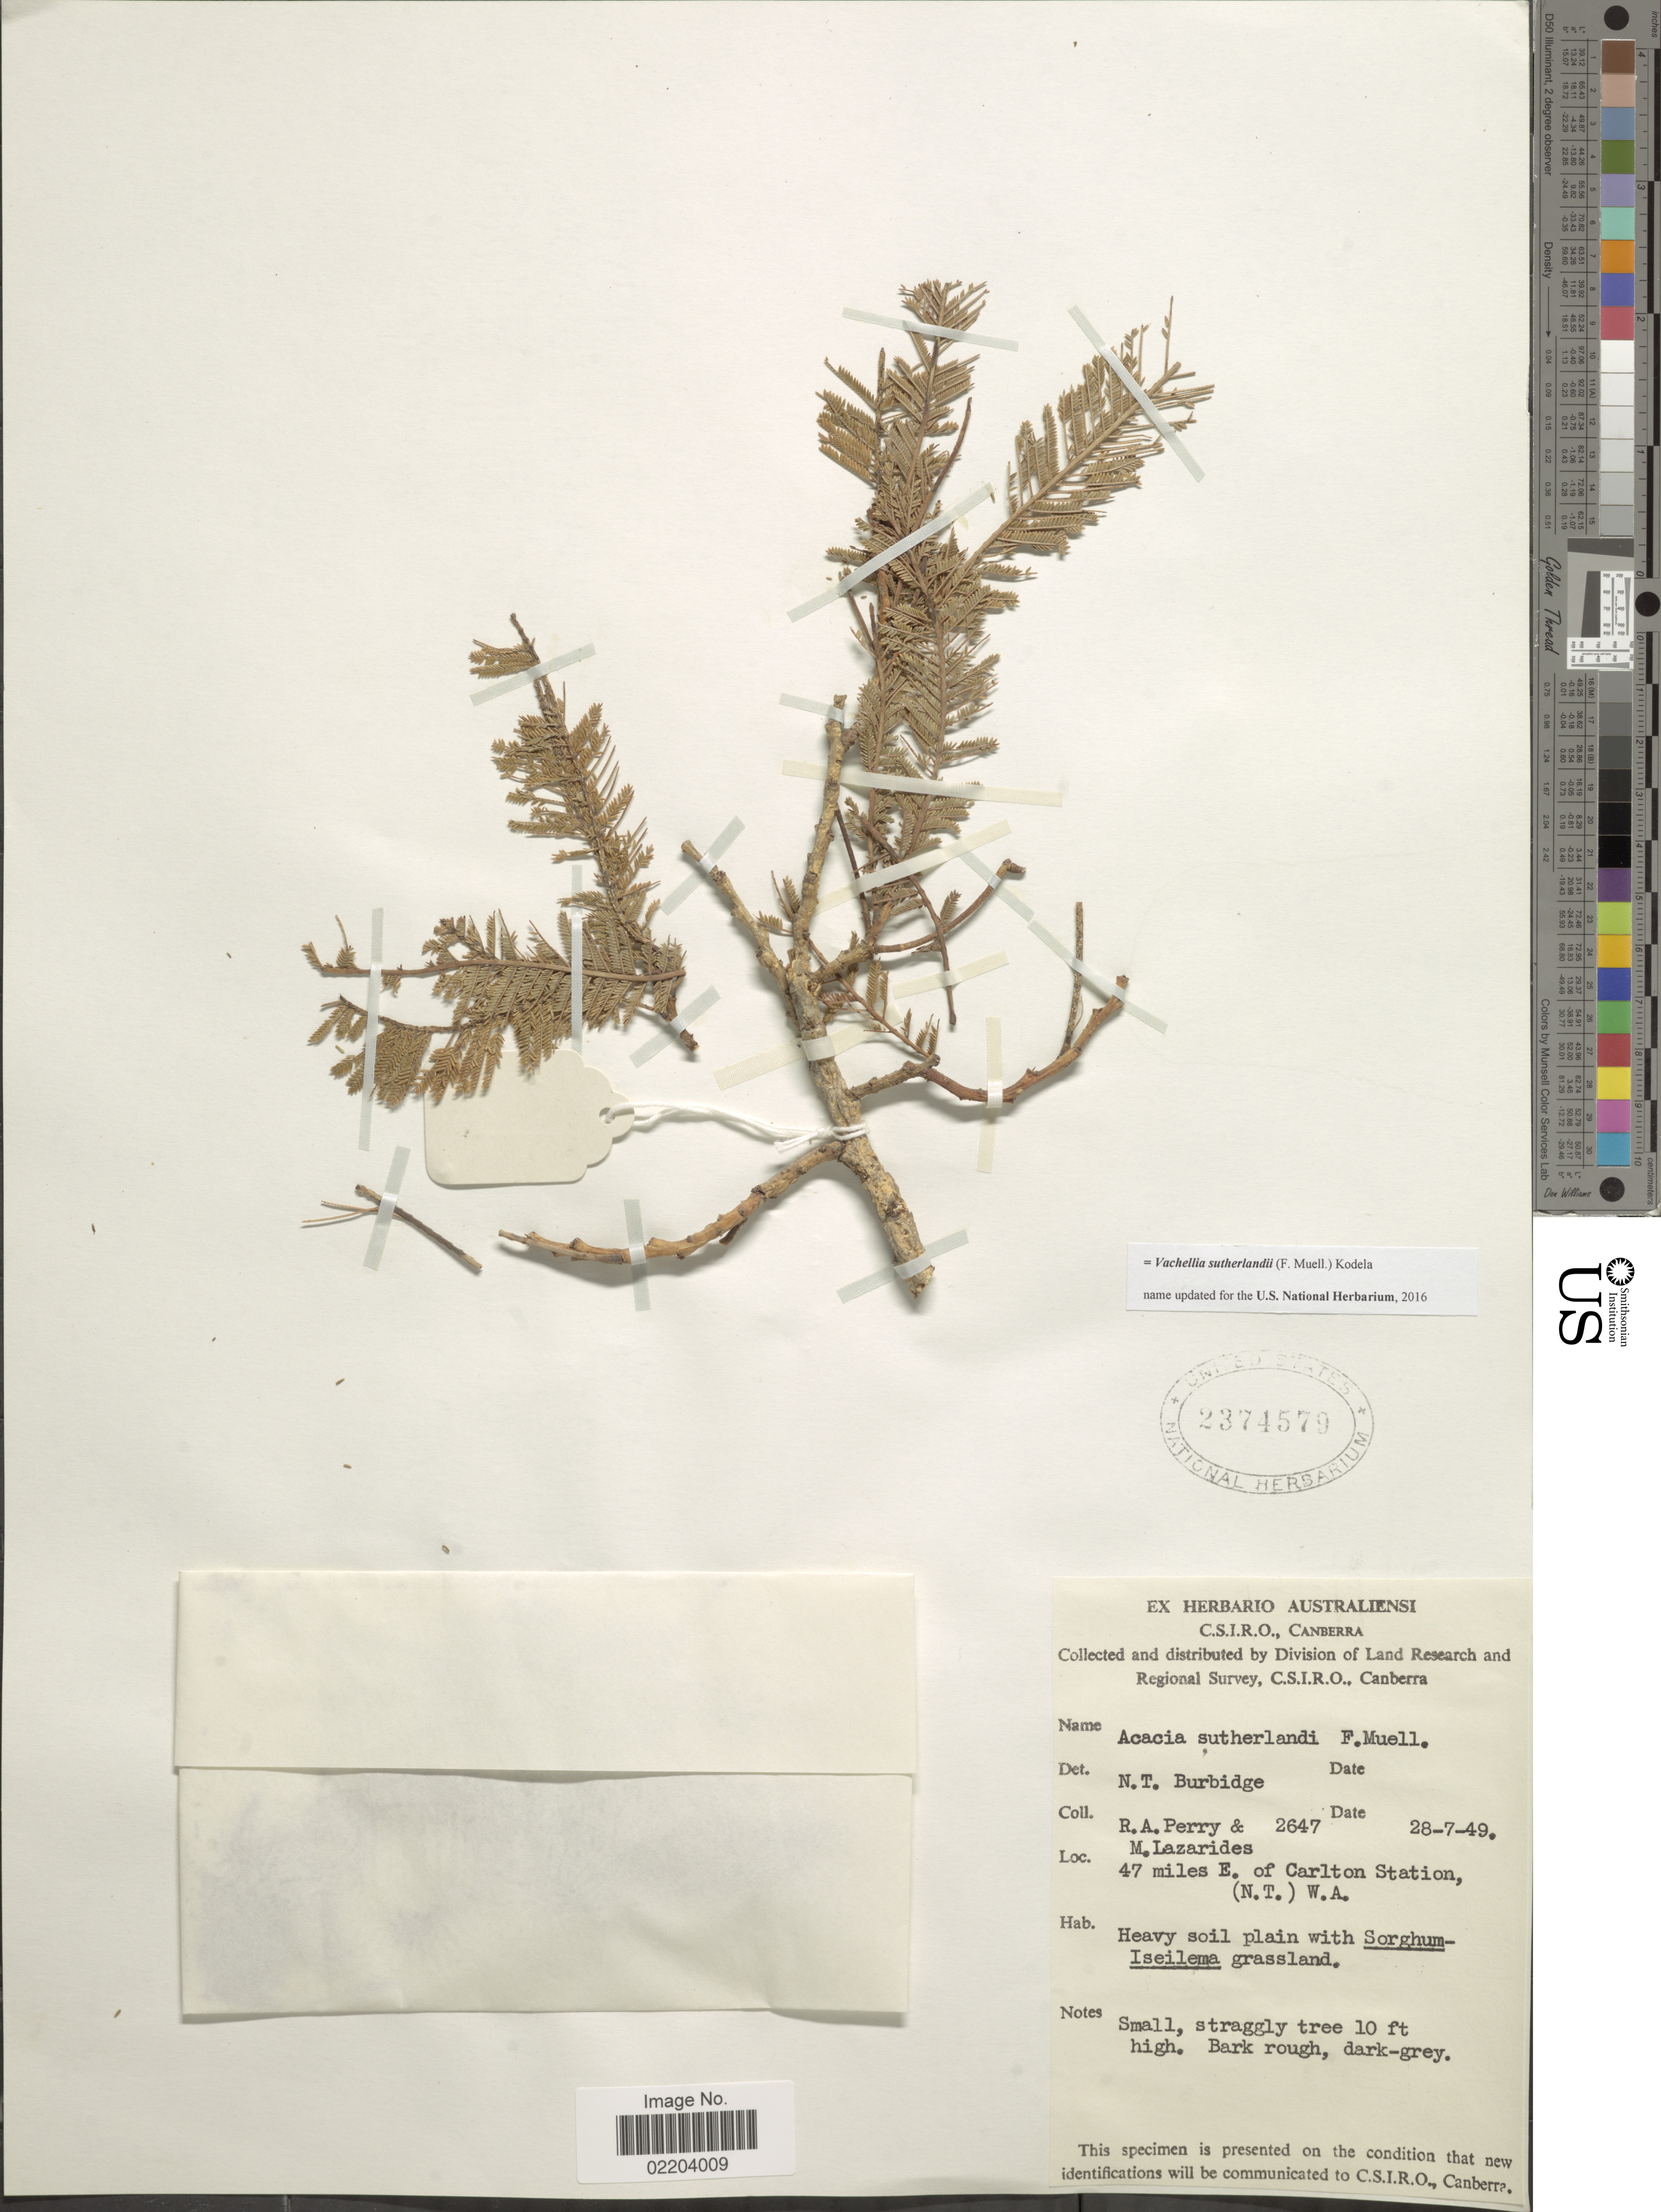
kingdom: Plantae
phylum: Tracheophyta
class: Magnoliopsida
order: Fabales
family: Fabaceae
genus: Vachellia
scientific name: Vachellia sutherlandii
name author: (F. Muell.) Kodela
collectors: Perry, R. A. & M. Lazarides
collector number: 2647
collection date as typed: Transcribed d/m/y: 28/7/49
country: Australia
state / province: Northern Territory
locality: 47 miles E. of Carlton Station, (N.T.) W.A.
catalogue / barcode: US 2374579